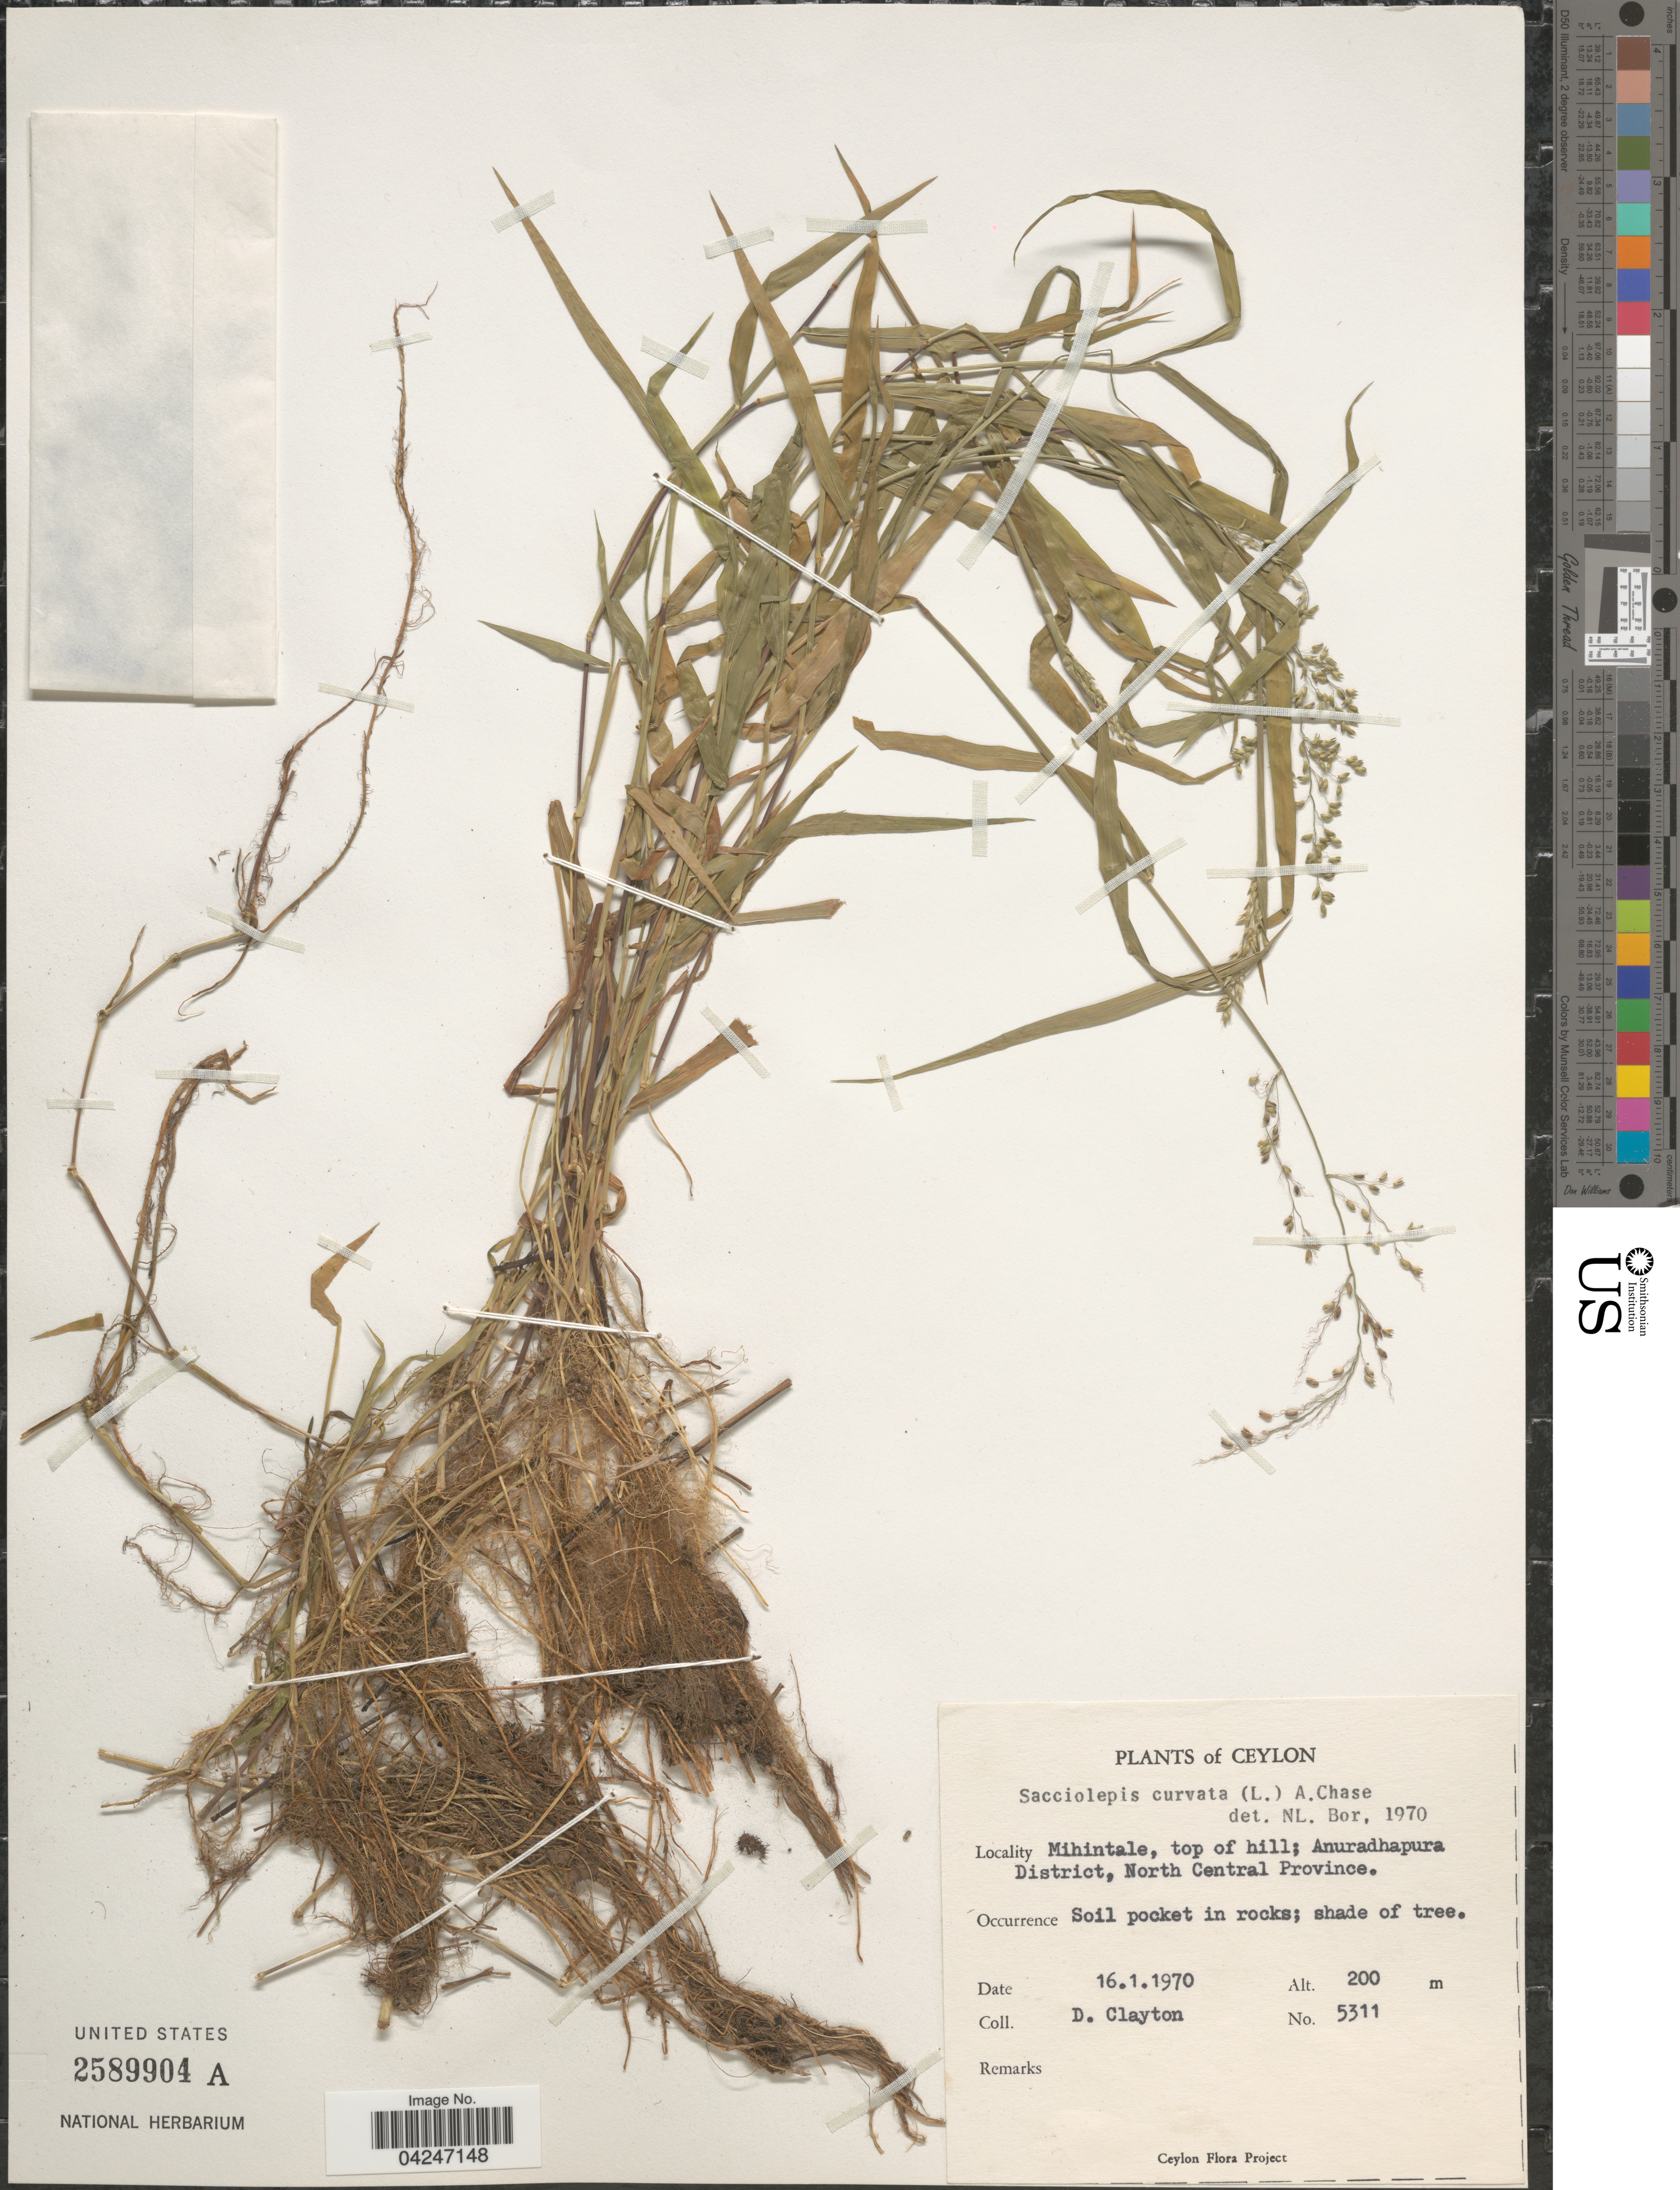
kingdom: Plantae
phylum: Tracheophyta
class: Liliopsida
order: Poales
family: Poaceae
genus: Sacciolepis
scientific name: Sacciolepis curvata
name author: (L.) Chase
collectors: D. Clayton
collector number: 5311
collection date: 1970-01-16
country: Sri Lanka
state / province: North Central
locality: Ceylon. Mihintale, top of hill; Anuradhapura District. Soil pocket in rocks.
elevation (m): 200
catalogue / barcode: US 2589904A